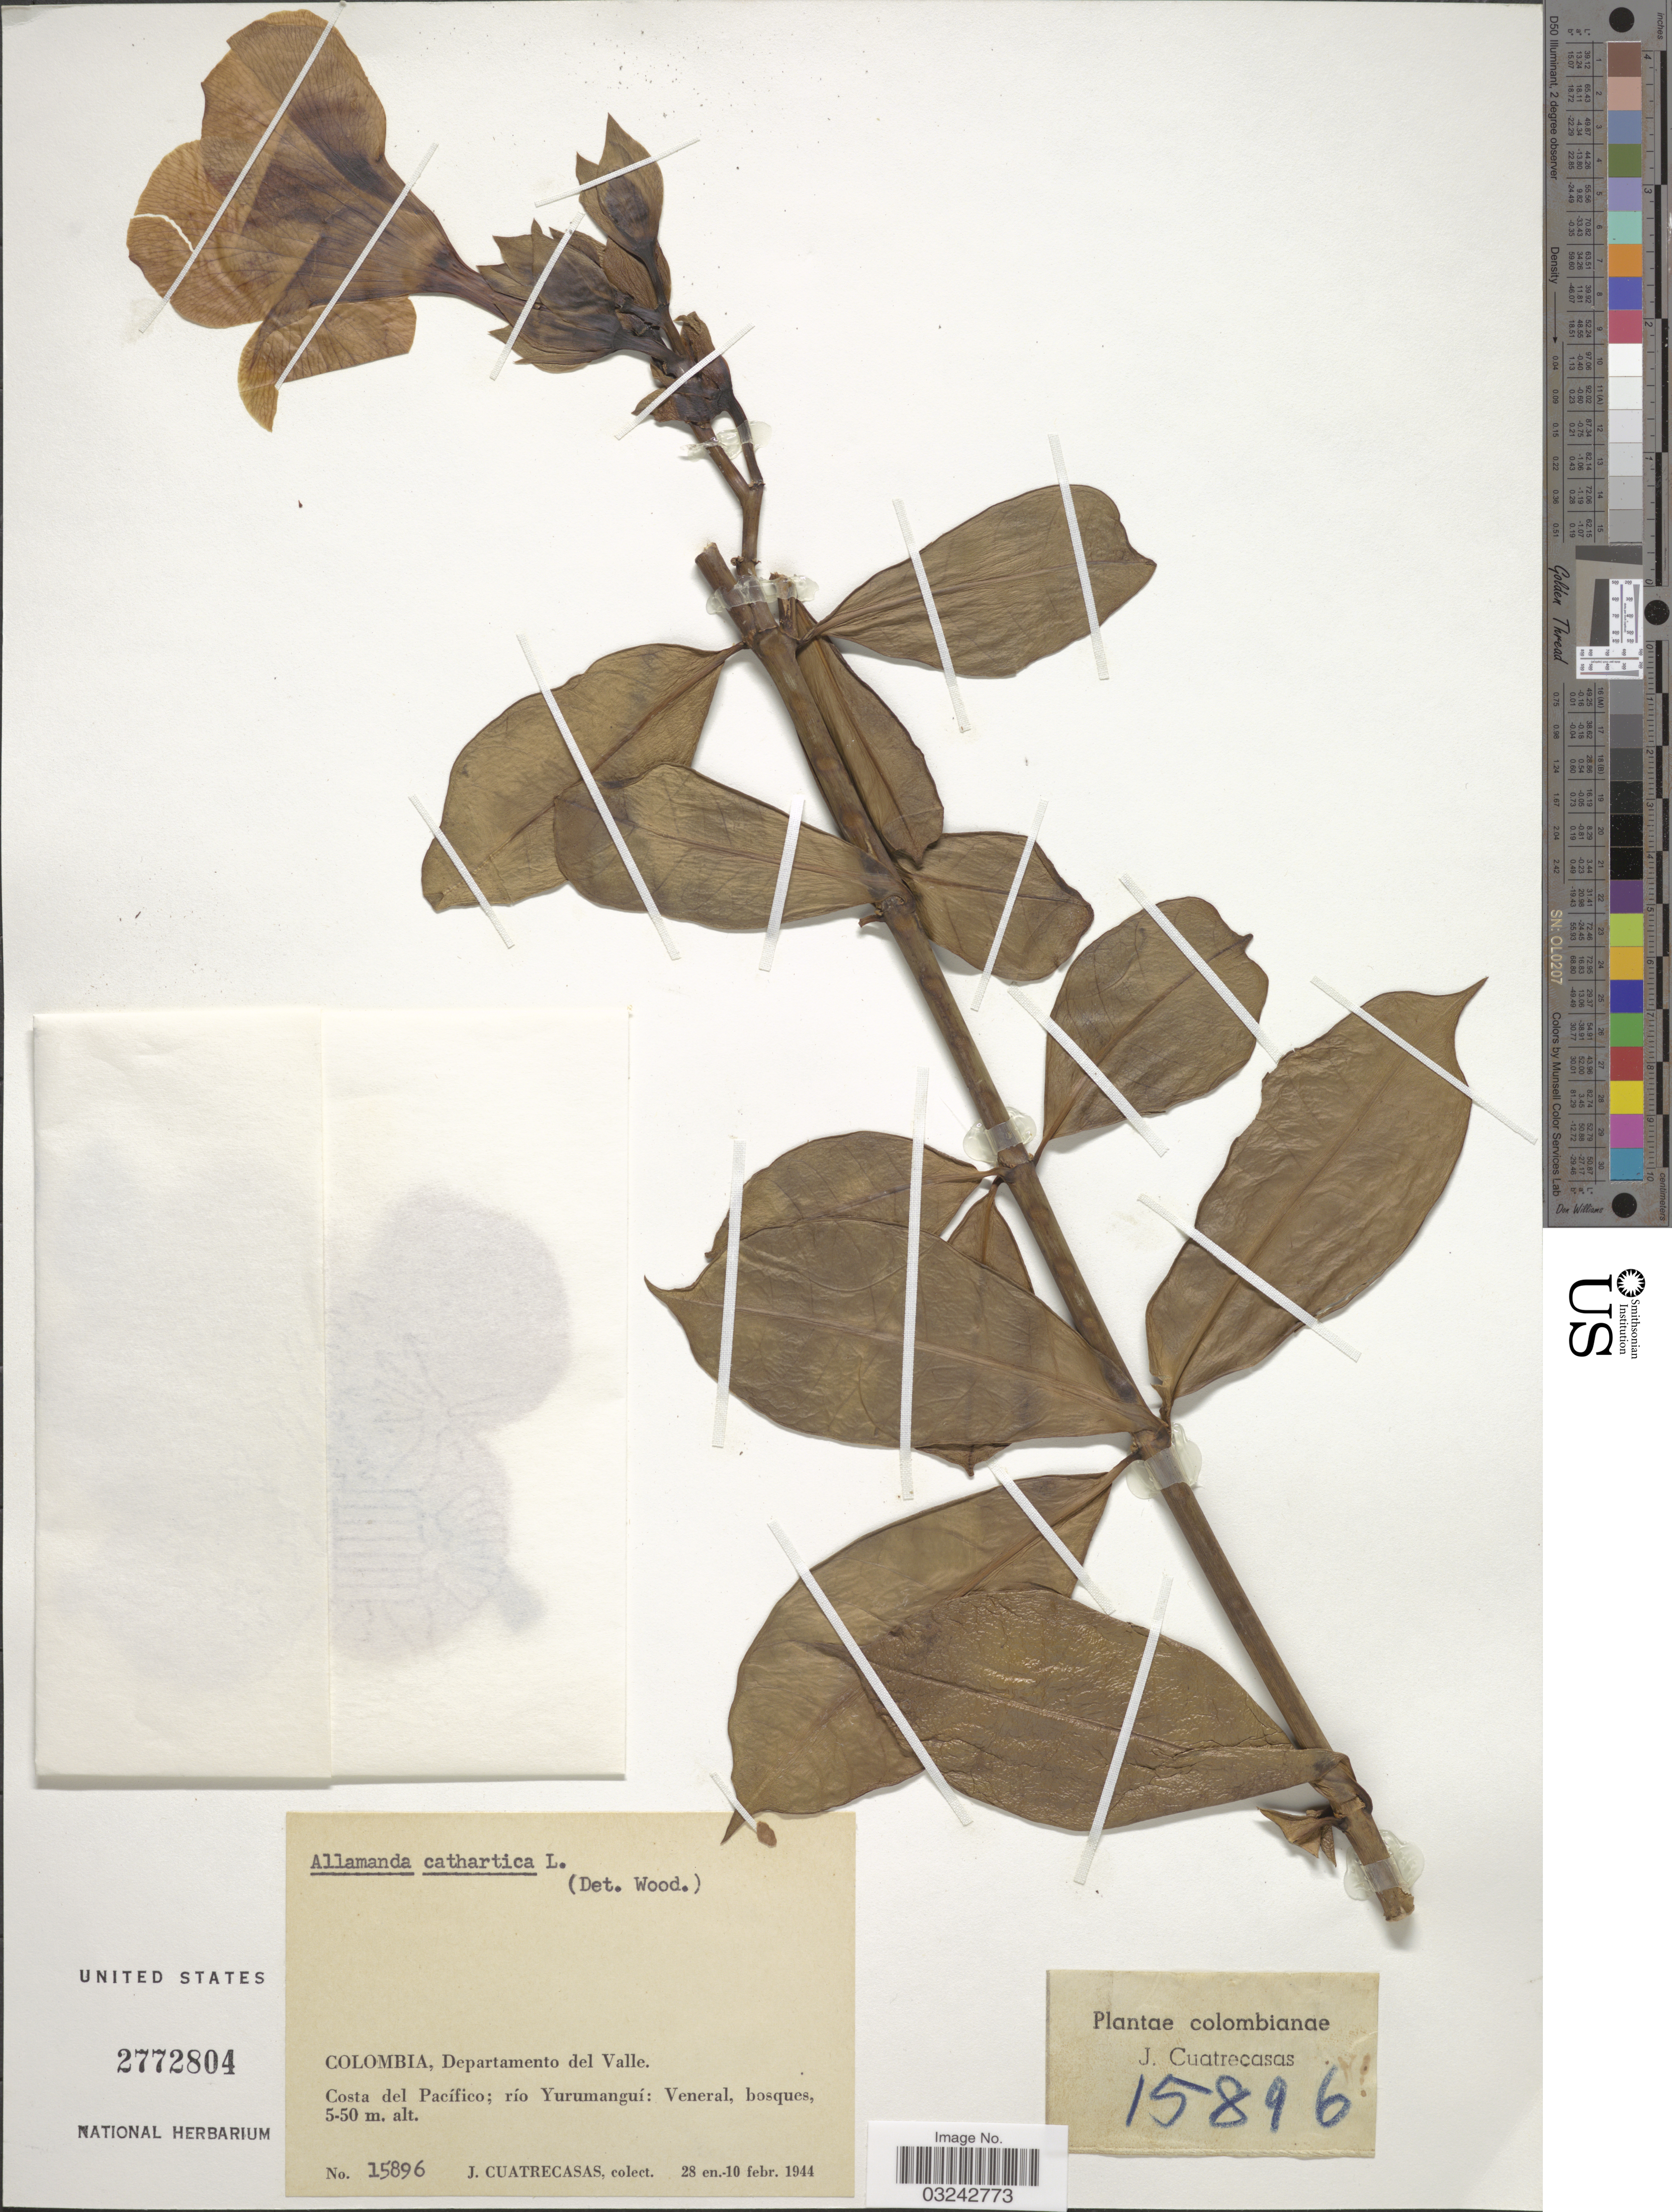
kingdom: Plantae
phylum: Tracheophyta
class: Magnoliopsida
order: Gentianales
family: Apocynaceae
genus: Allamanda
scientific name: Allamanda cathartica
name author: L.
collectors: J. Cuatrecasas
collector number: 15896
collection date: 1944-01-28/1944-02-10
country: Colombia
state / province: Valle del Cauca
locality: Departamento del Valle. Costa del Pacífico; río Yurumanguí.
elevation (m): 5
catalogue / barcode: US 2772804